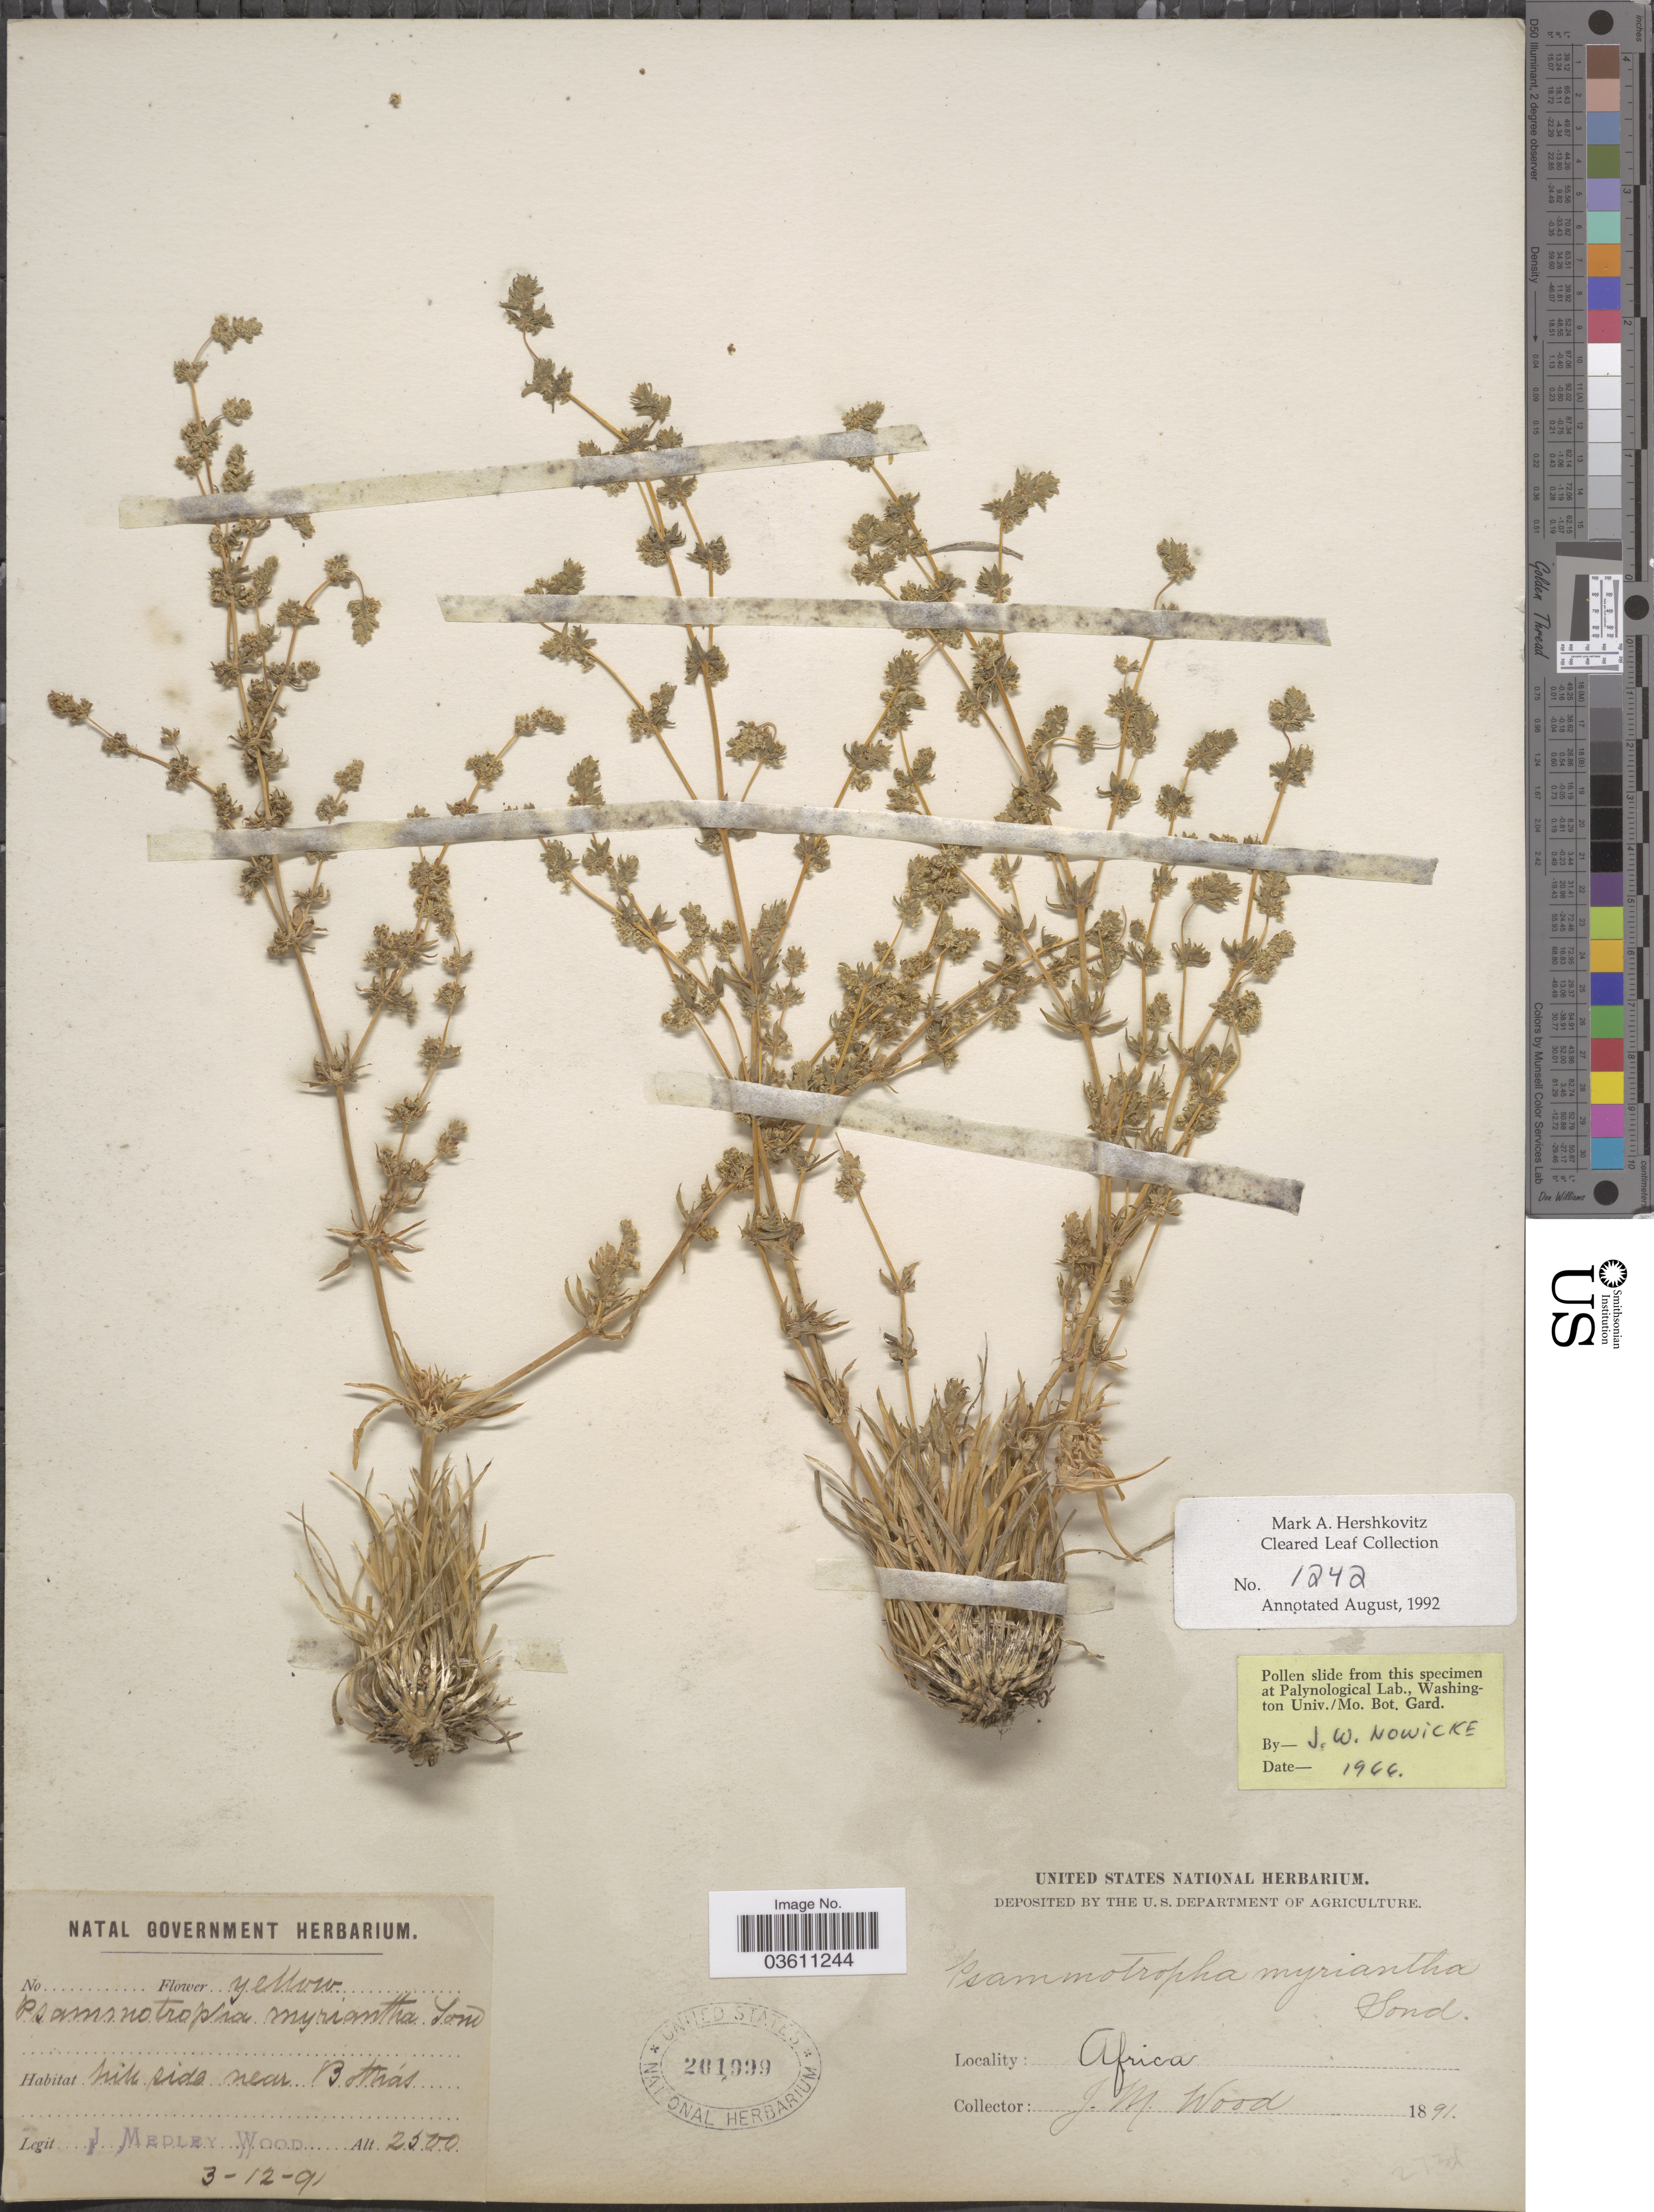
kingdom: Plantae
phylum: Tracheophyta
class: Magnoliopsida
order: Caryophyllales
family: Molluginaceae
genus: Psammotropha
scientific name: Psammotropha myriantha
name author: Sond.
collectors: J. Medley Wood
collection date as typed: Transcribed d/m/y: 3/12/91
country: South Africa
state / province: KwaZulu-Natal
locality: Hillside near Bothás.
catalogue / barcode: US 201999